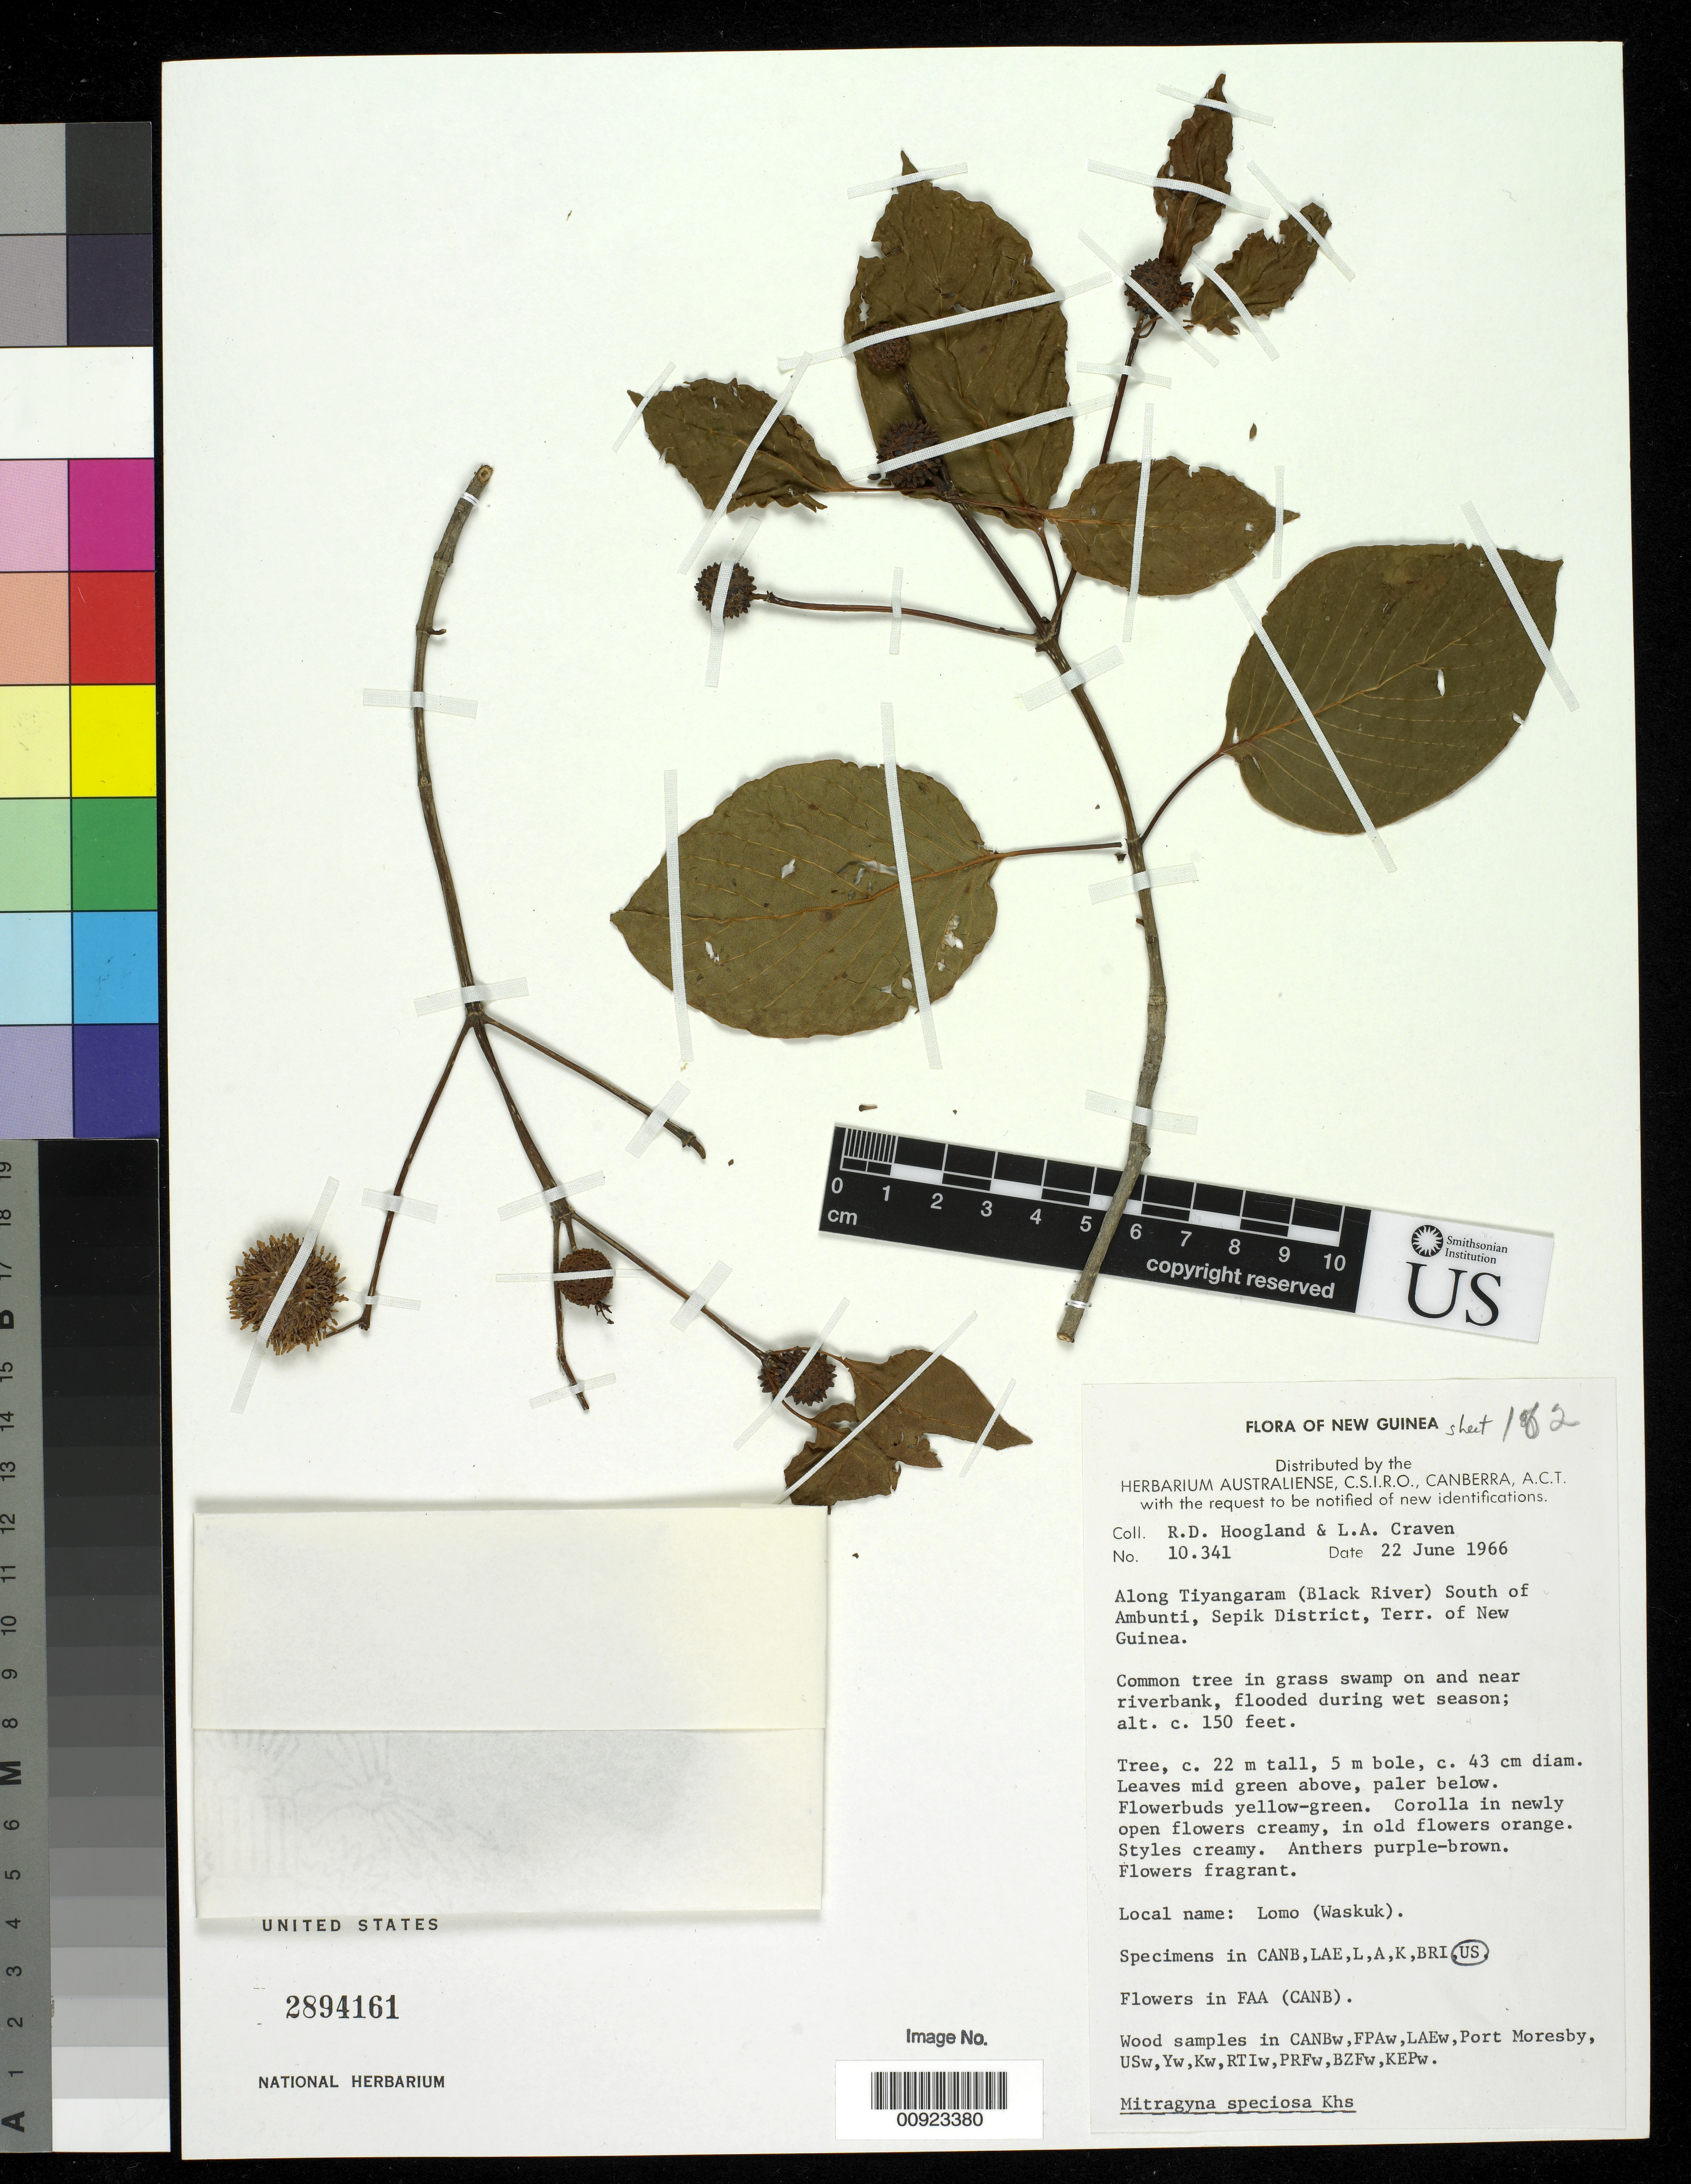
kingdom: Plantae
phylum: Tracheophyta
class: Magnoliopsida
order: Gentianales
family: Rubiaceae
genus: Mitragyna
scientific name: Mitragyna speciosa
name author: Korth.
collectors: R. D. Hoogland & L. A. Craven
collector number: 10341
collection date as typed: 22 Jun 1966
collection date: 1966-06-22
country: Papua New Guinea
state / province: Sepik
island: New Guinea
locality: Along Tiyangaram (Black River) S of Ambunti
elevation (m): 46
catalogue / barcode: US 2894161